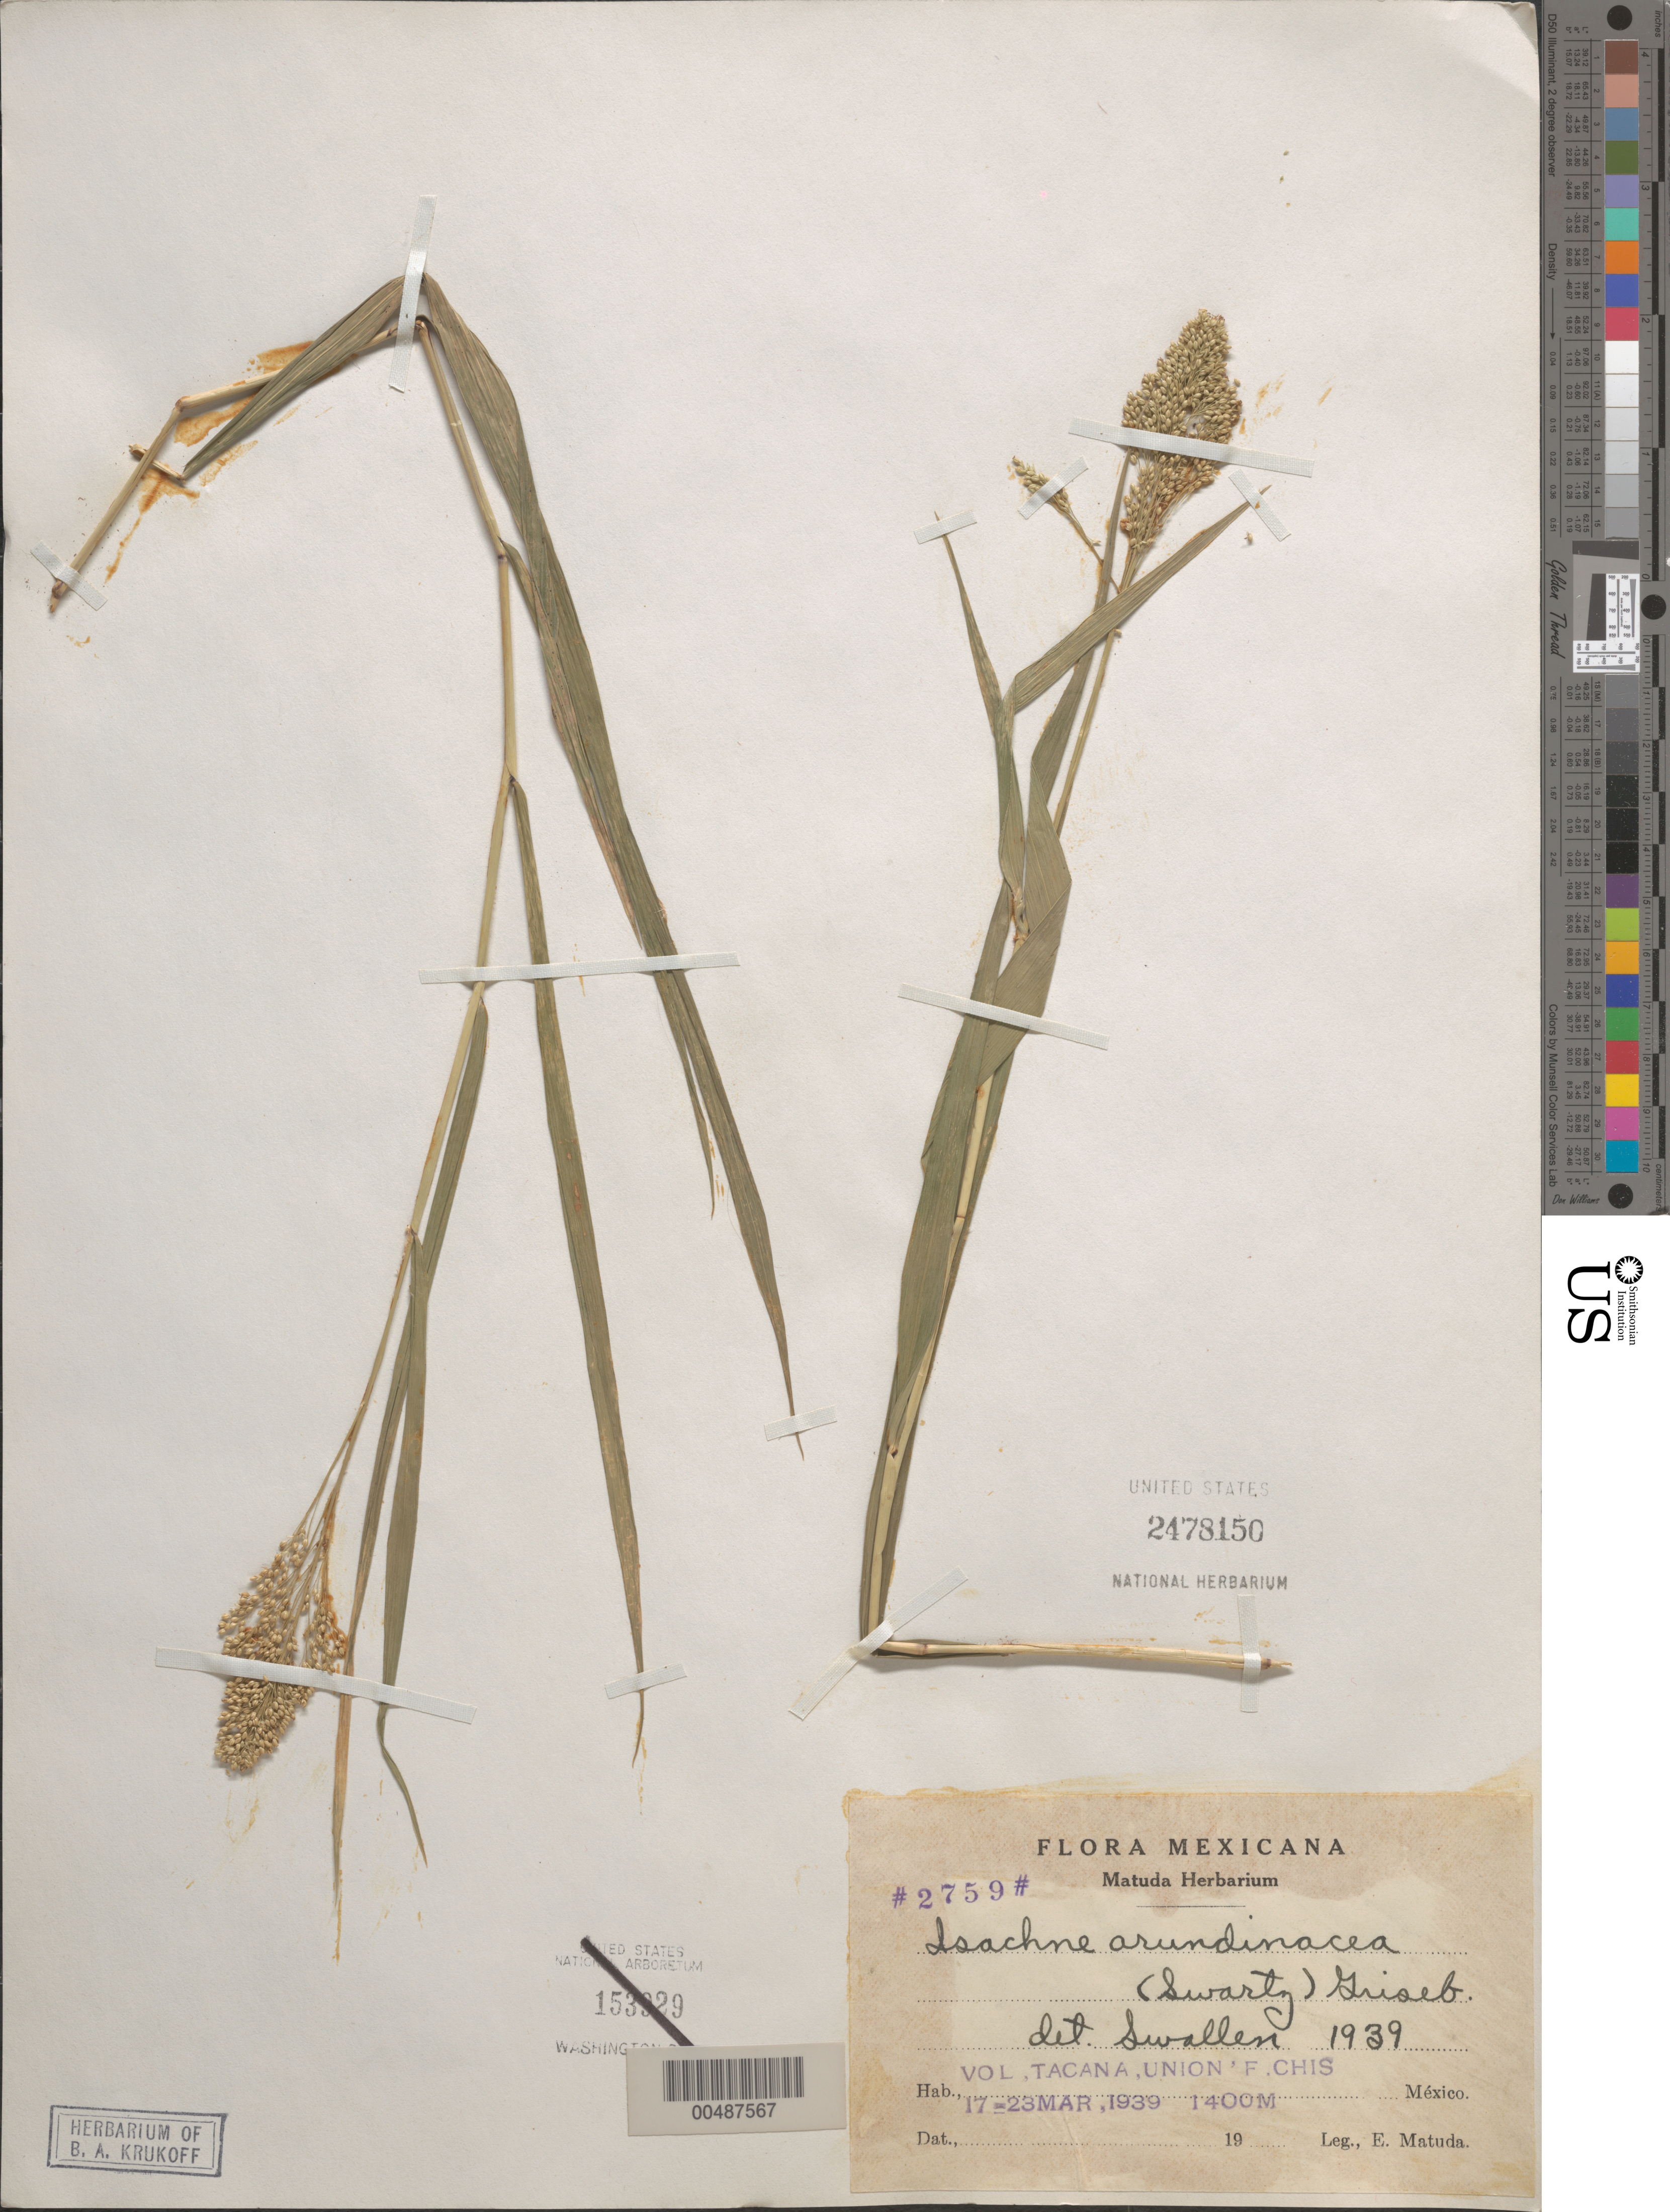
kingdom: Plantae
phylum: Tracheophyta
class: Liliopsida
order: Poales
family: Poaceae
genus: Isachne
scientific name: Isachne arundinacea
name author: (Sw.) Griseb.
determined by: Swallen, Jason R.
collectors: E. Matuda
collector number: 2759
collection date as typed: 17 Mar 1939 to 23 Mar 1939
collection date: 1939-03-17/1939-03-23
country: Mexico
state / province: Chiapas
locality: Vol. Tacana, Union' F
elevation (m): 1400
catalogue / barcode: US 2478150